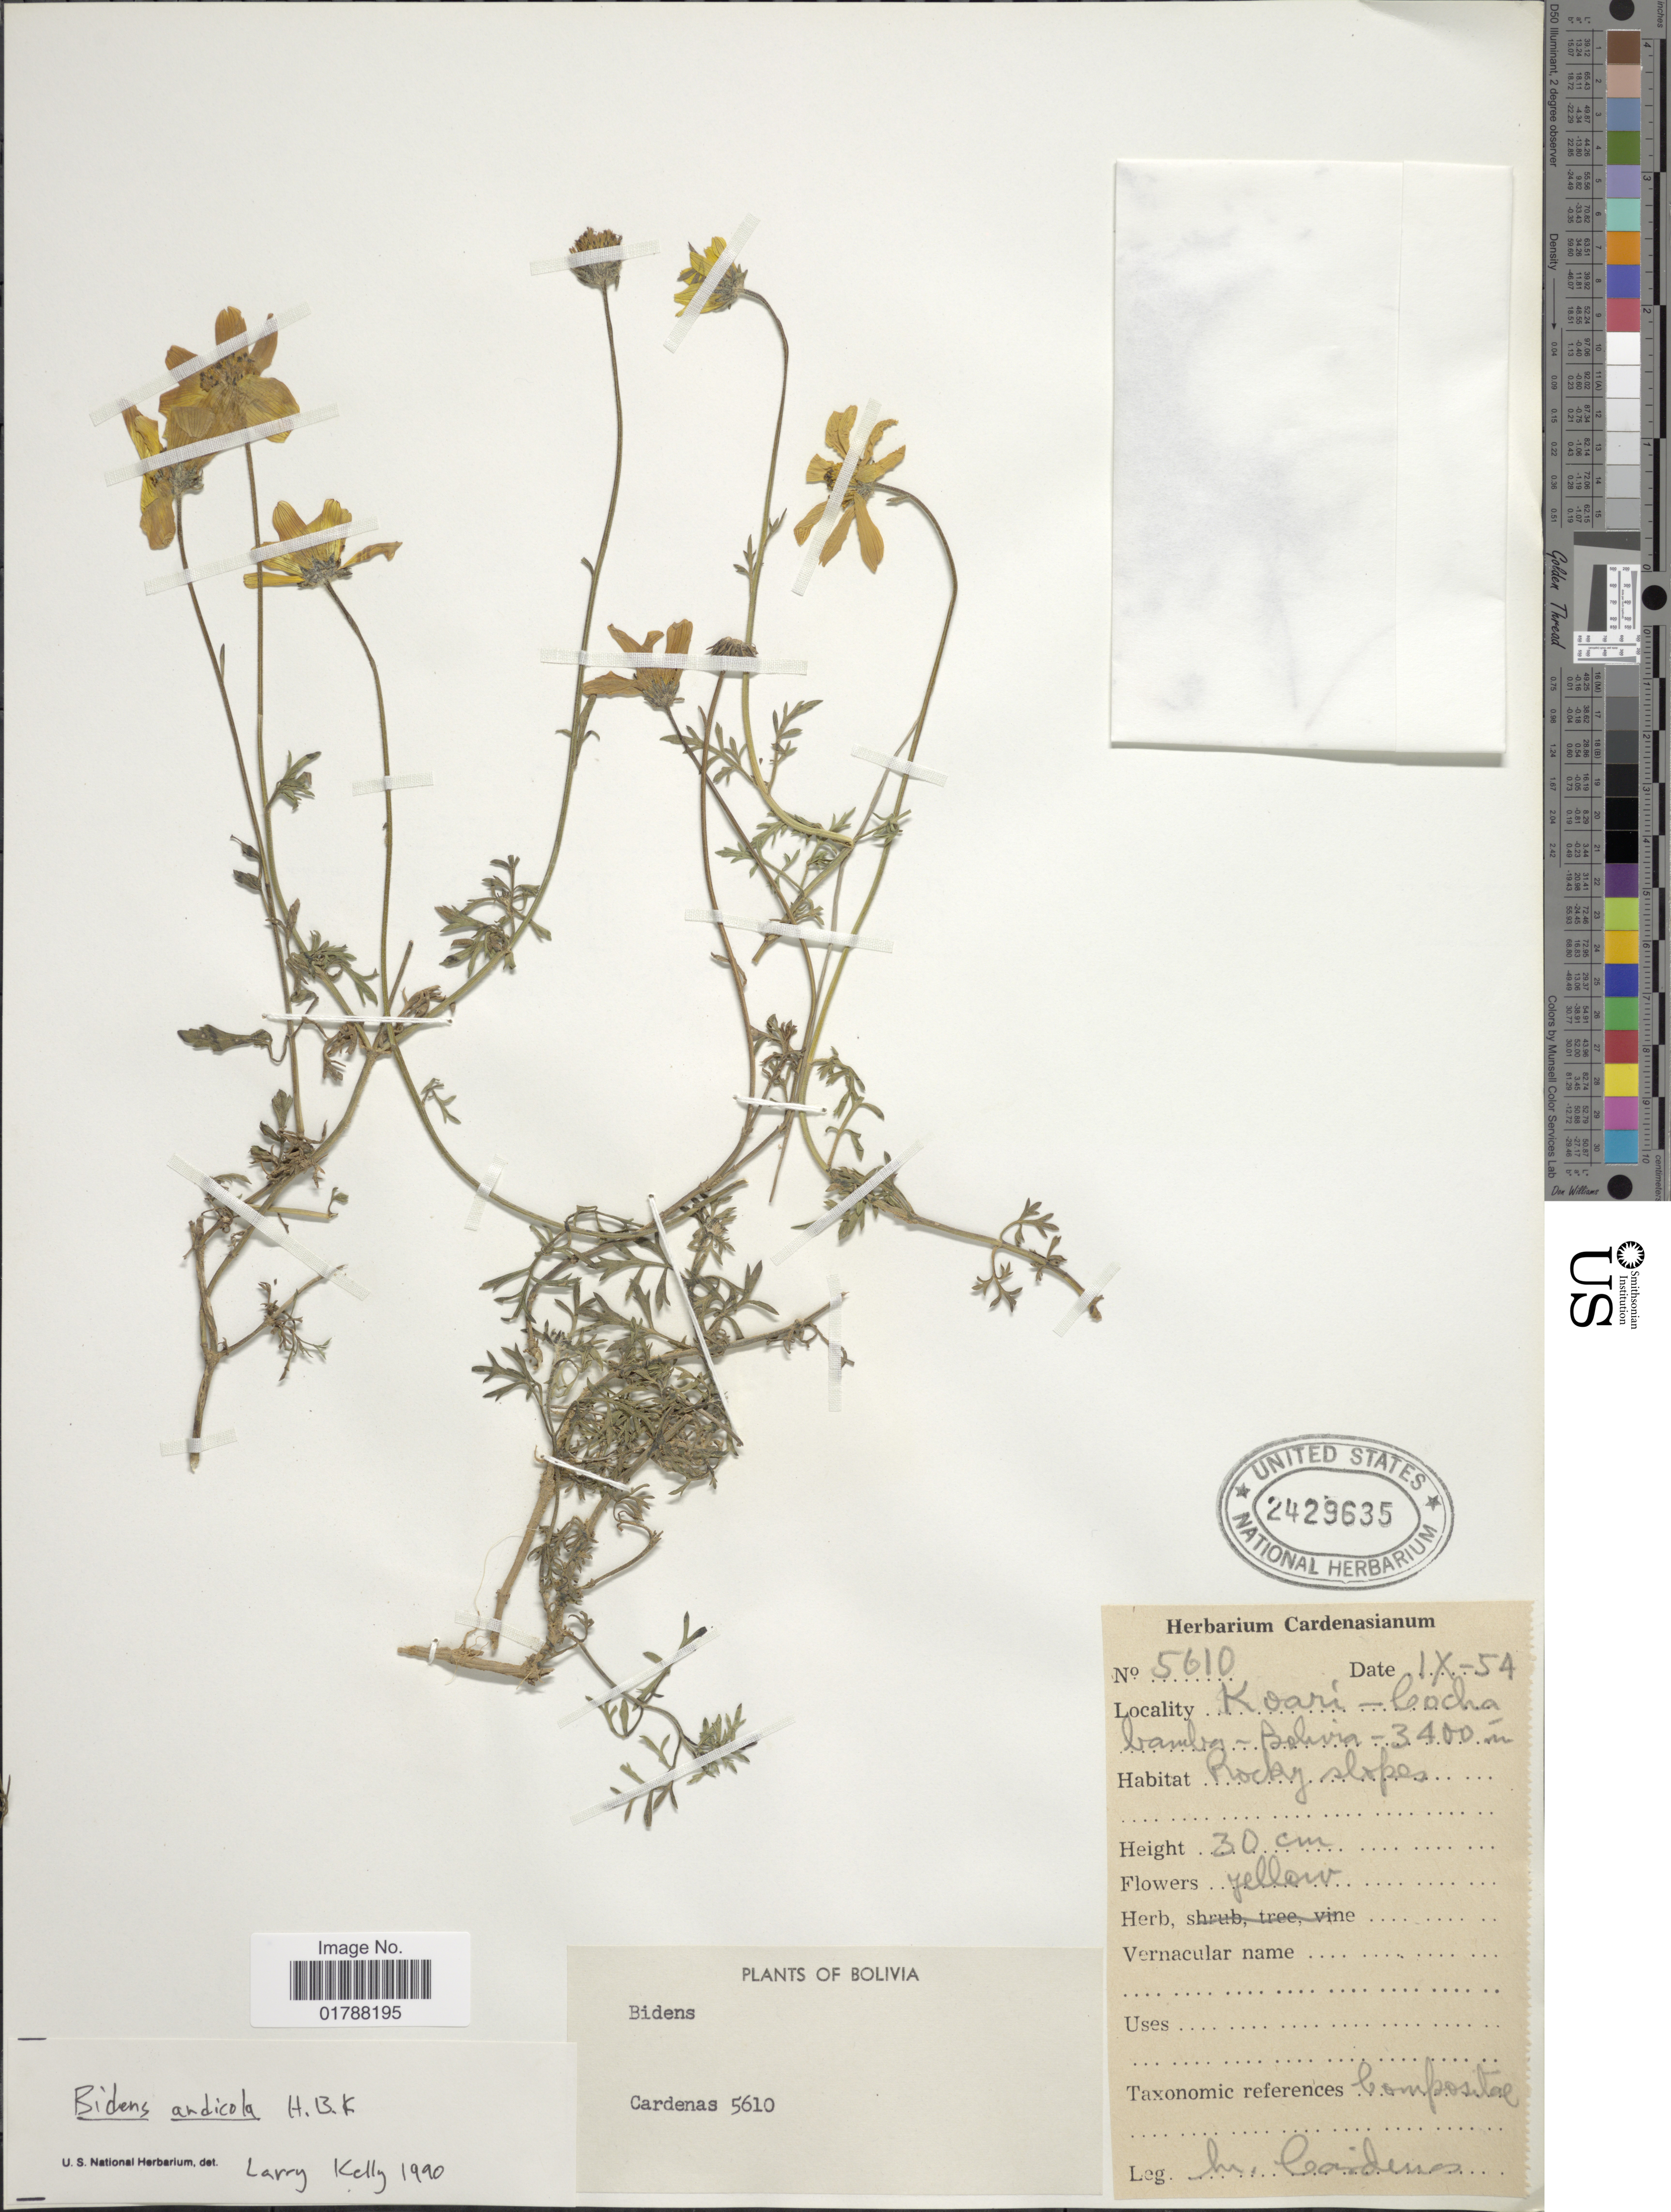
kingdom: Plantae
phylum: Tracheophyta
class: Magnoliopsida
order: Asterales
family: Asteraceae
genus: Bidens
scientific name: Bidens andicola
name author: Kunth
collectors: M. Cárdenas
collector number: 5610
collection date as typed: Transcribed d/m/y: /9/54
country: Bolivia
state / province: Cochabamba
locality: Koari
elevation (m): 3400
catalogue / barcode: US 2429635